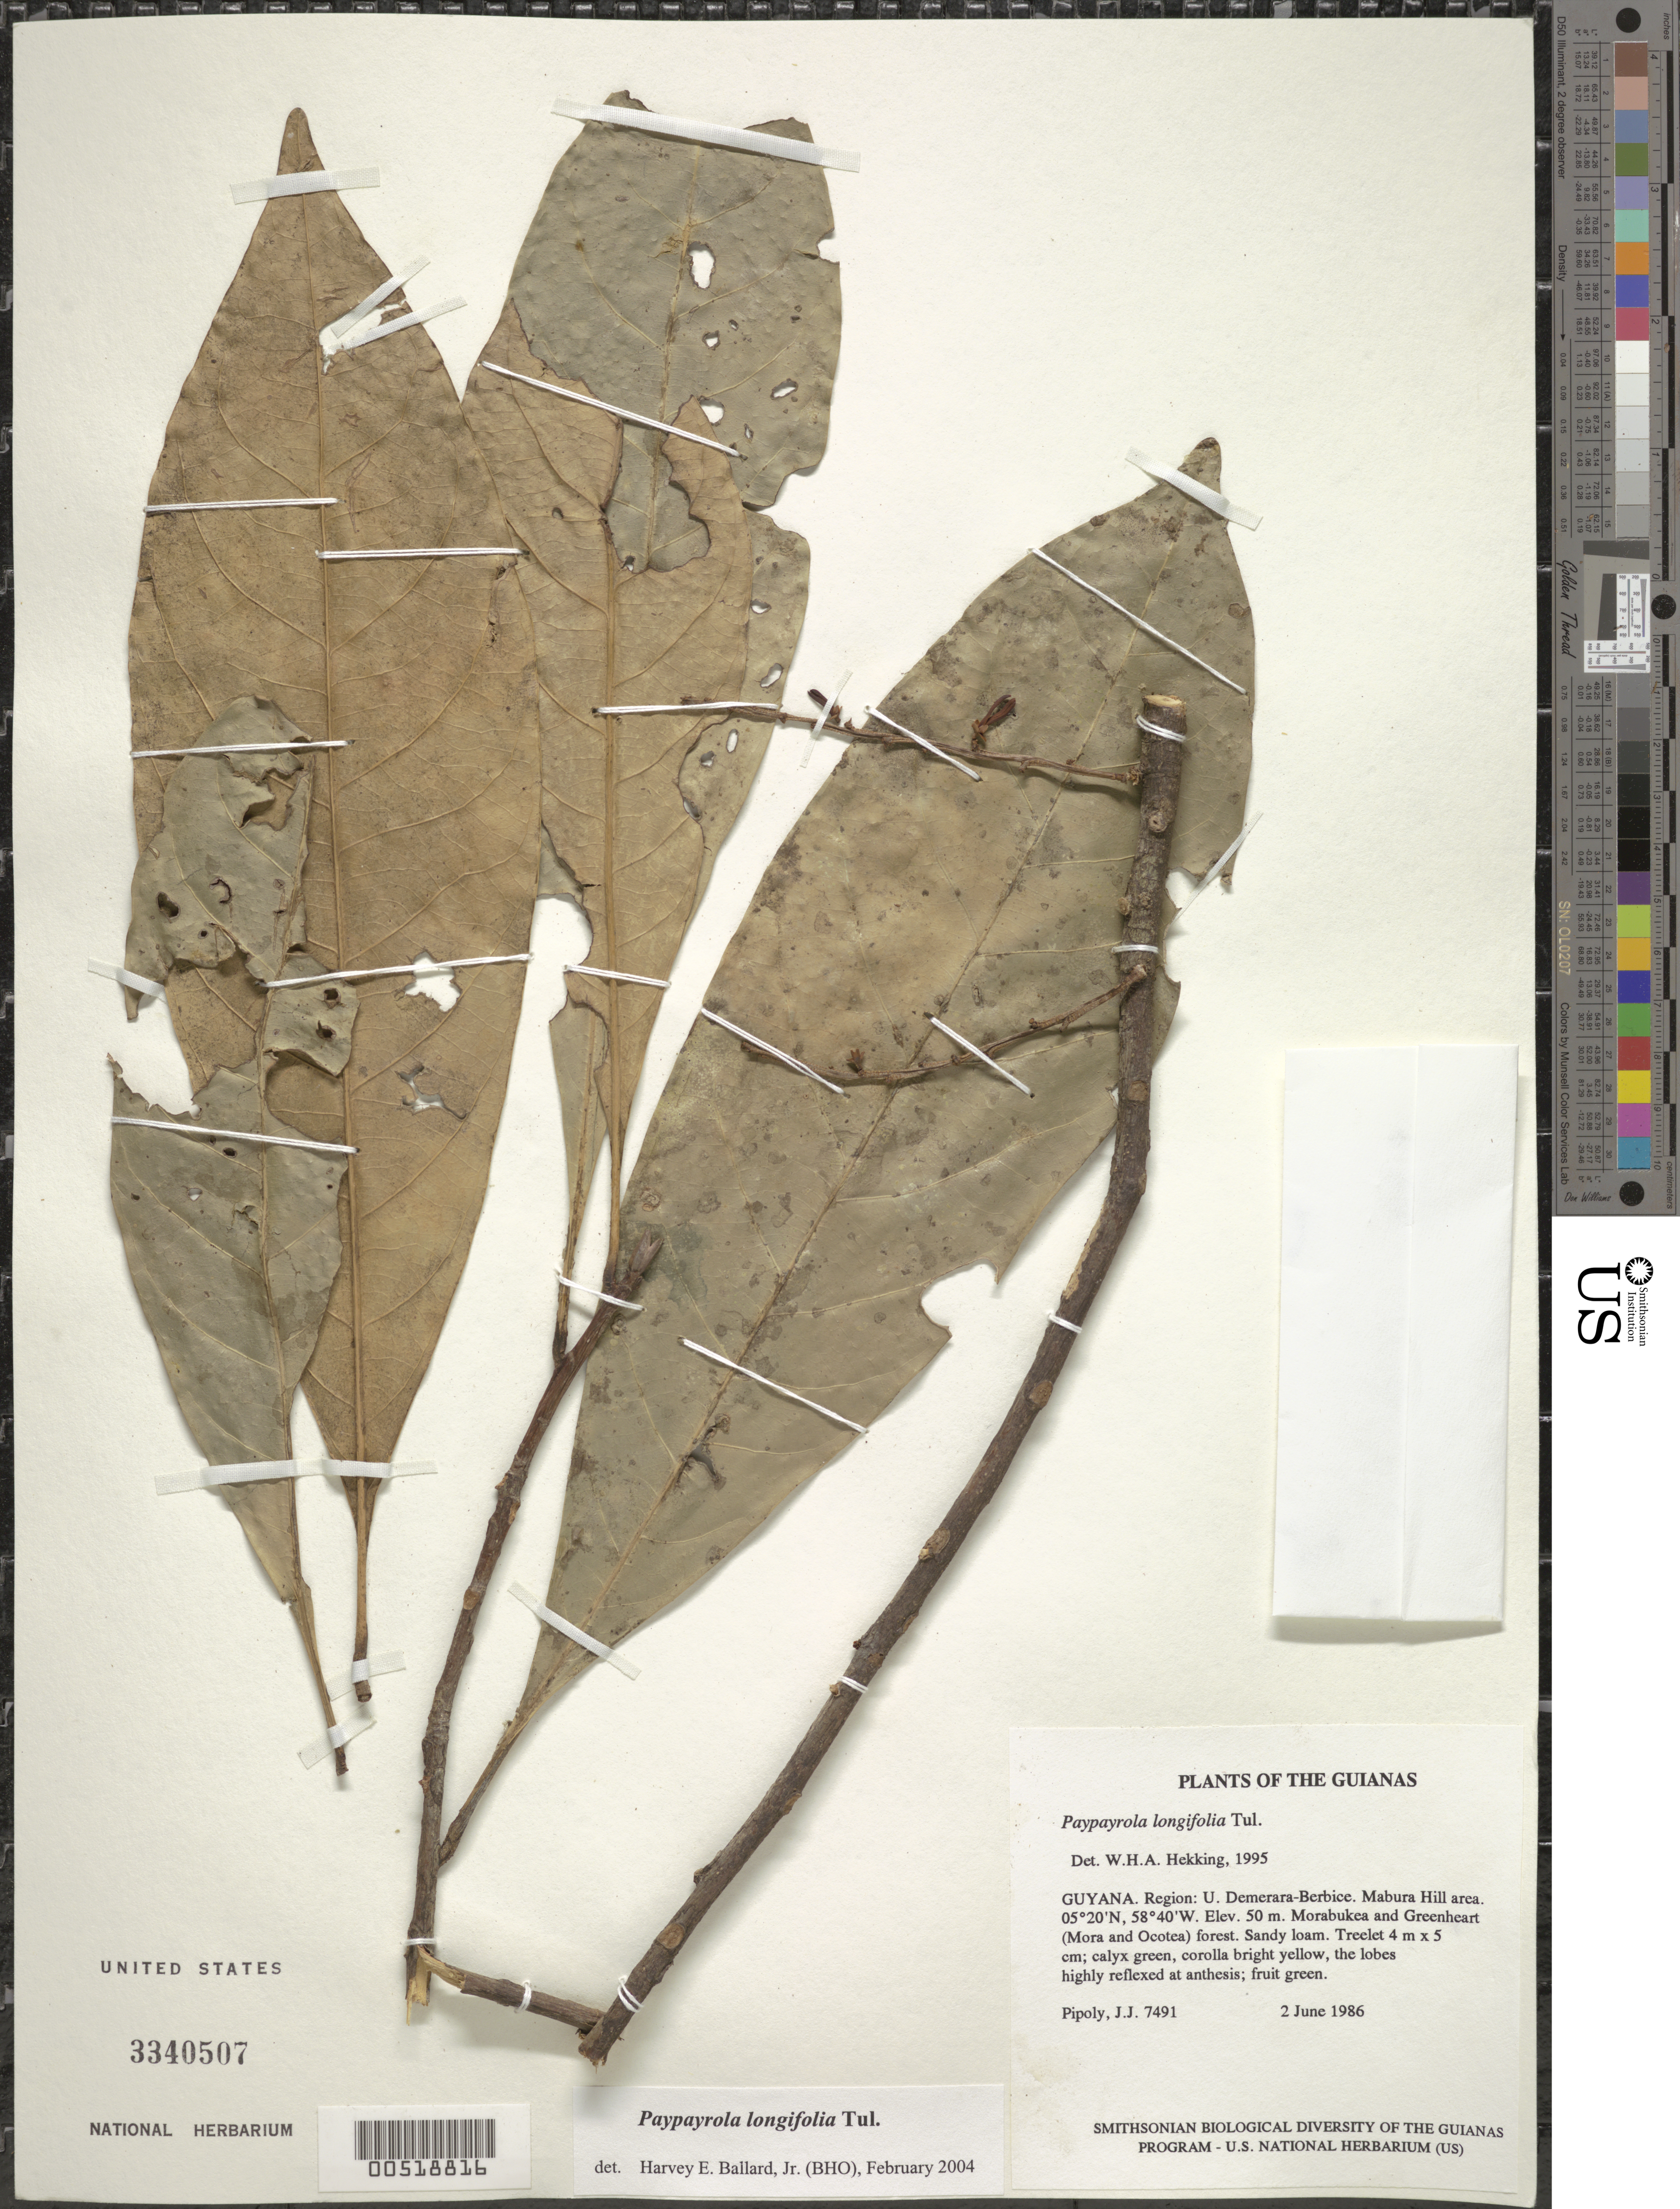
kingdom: Plantae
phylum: Tracheophyta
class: Magnoliopsida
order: Malpighiales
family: Violaceae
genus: Paypayrola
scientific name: Paypayrola longifolia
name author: Tul.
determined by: Ballard, Harvey E.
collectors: J. J. Pipoly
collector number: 7491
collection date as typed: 2 June 1986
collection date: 1986-06-02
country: Guyana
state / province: U. Demerara-Berbice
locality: Mabura Hill area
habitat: Morabukea and Greenheart (Mora and Ocotea) forest. Sandy loam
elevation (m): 50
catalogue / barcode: US 3340507